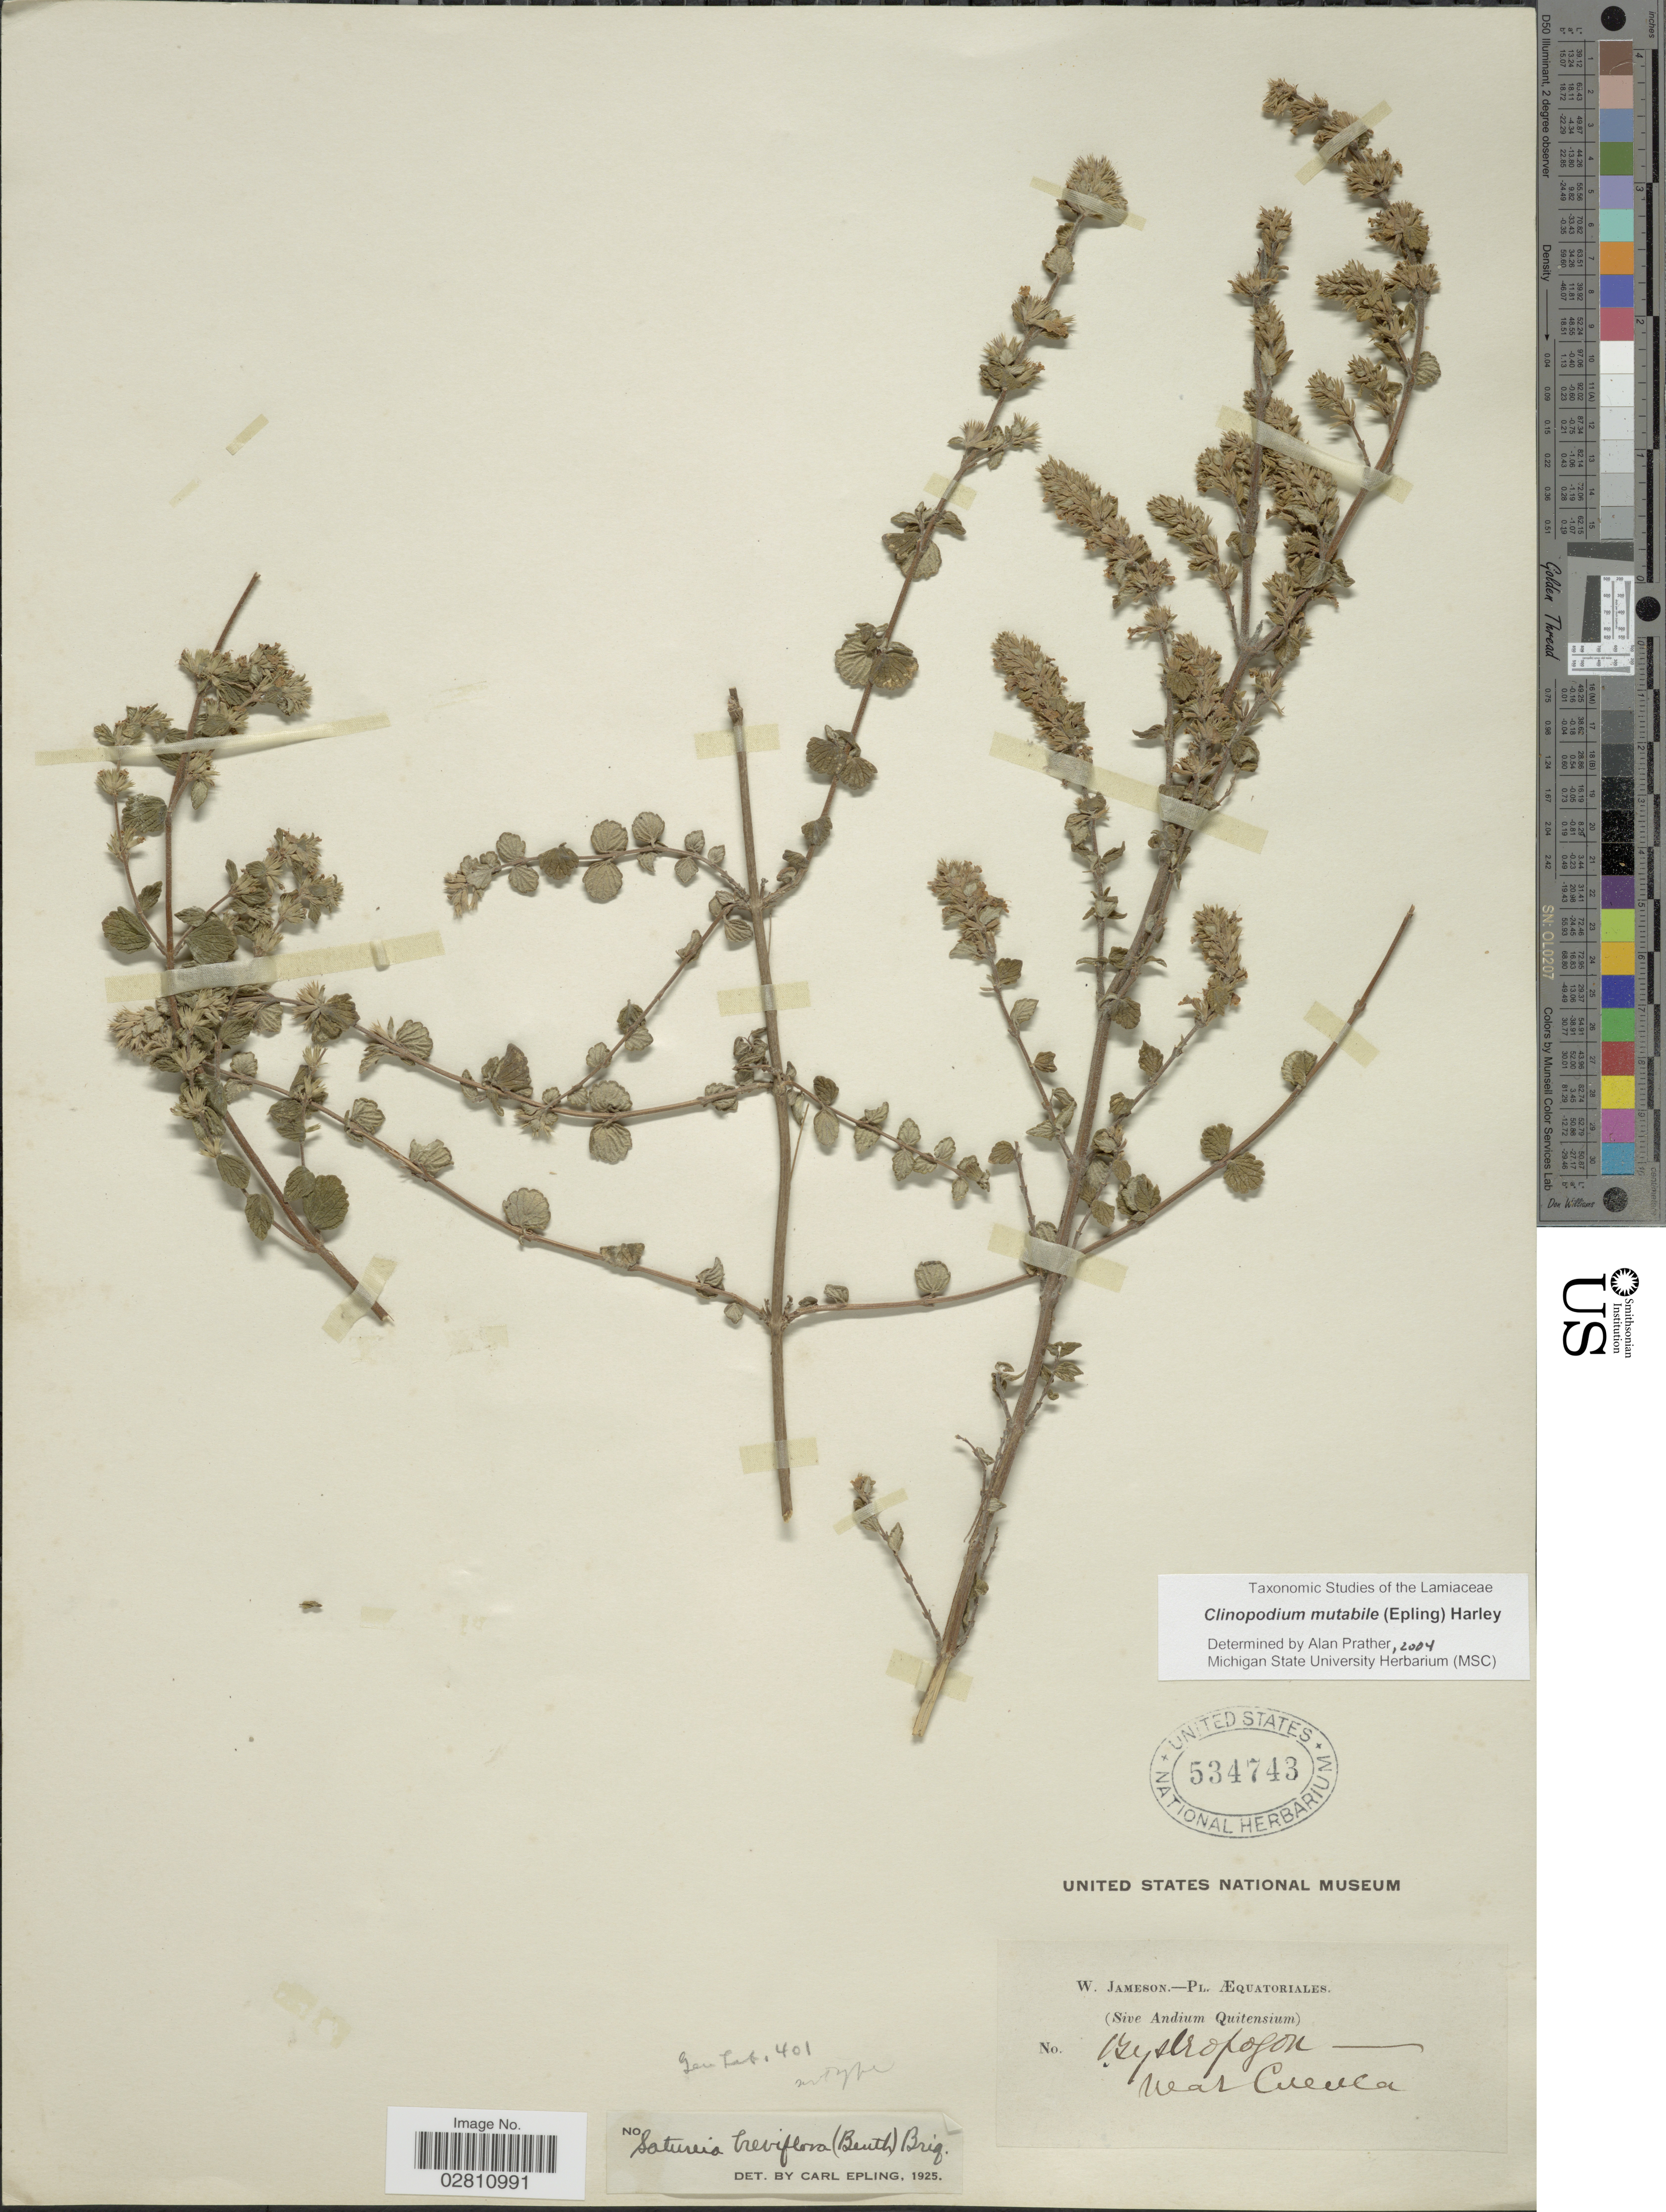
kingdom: Plantae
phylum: Tracheophyta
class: Magnoliopsida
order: Lamiales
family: Lamiaceae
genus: Clinopodium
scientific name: Clinopodium mutabile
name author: (Epling) Harley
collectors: W. Jameson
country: Ecuador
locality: Pl. Æquatoriales, near Cuenca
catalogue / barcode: US 534743